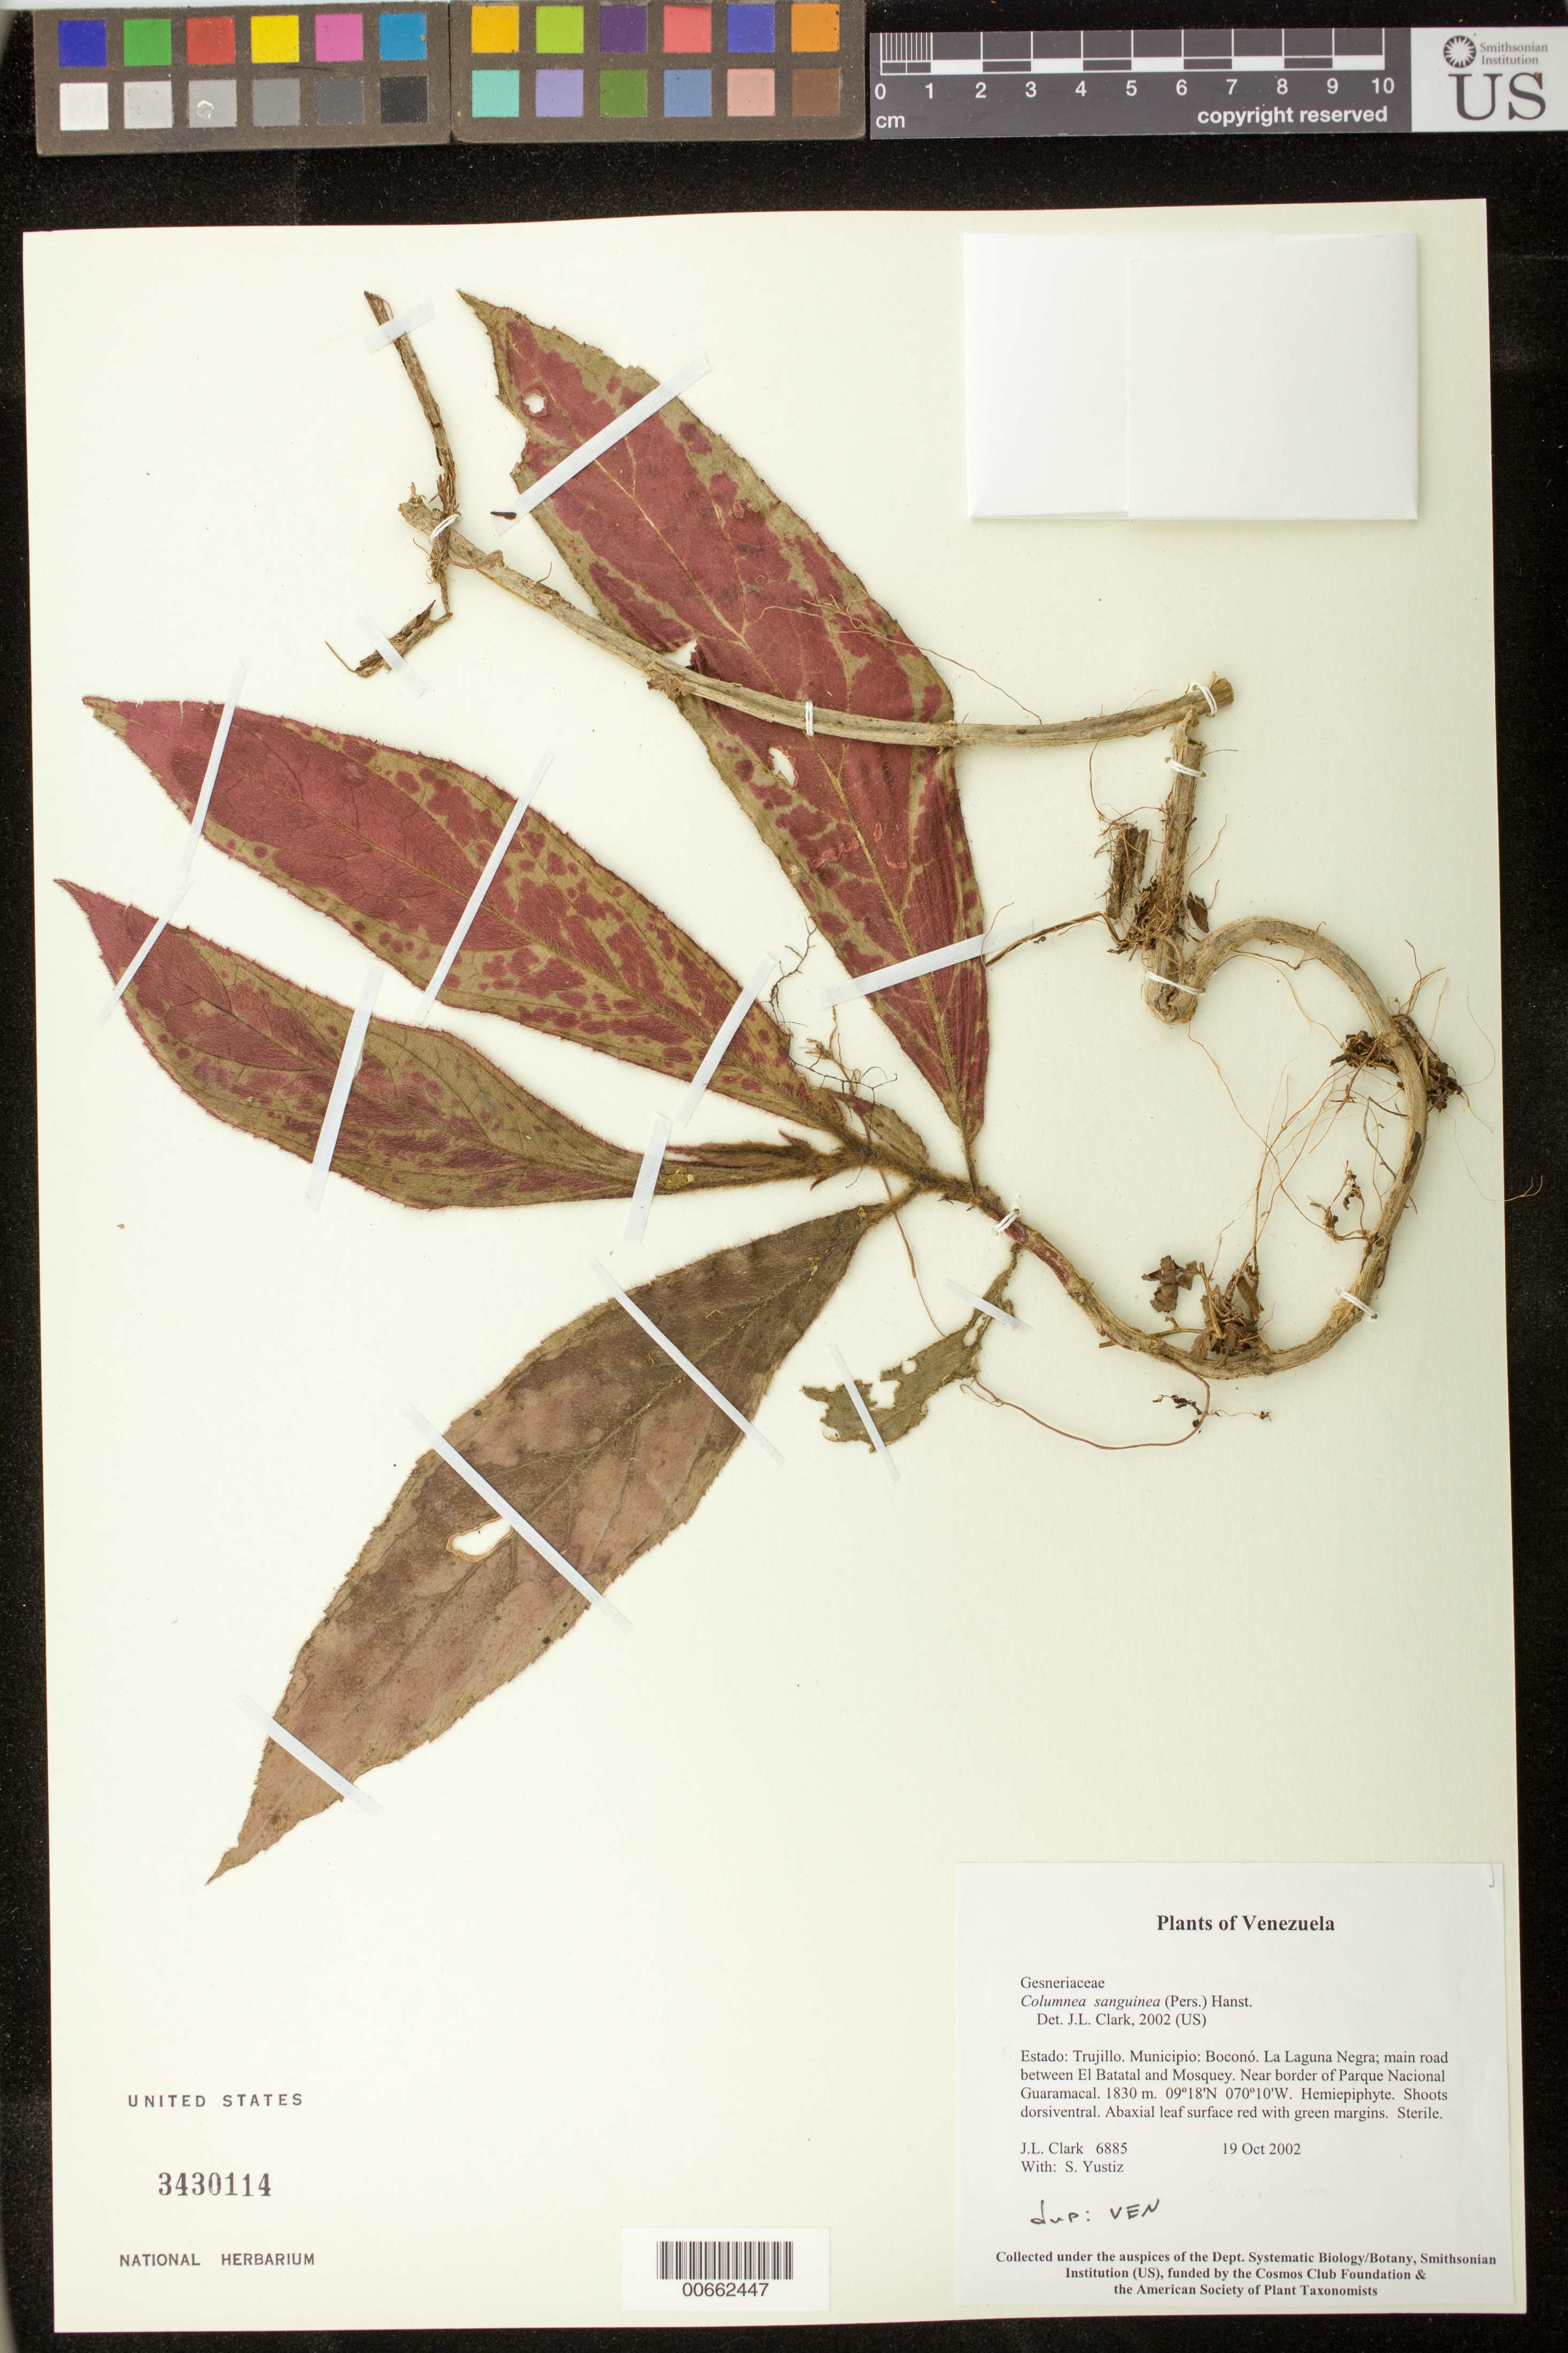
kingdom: Plantae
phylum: Tracheophyta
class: Magnoliopsida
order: Lamiales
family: Gesneriaceae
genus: Columnea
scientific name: Columnea sanguinea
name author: (Pers.) Hanst.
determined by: Clark, J. L., (SEL), The Marie Selby Botanical Garden (UNITED STATES)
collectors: J. L. Clark & S. Yustiz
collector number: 6885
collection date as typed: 19 Oct 2002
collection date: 2002-10-19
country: Venezuela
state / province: Trujillo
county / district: Boconó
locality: La Laguna Negra; main road between El Batatal and Mosquey. Near border of Parque Nacional Guaramacal.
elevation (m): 1830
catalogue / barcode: US 3430114